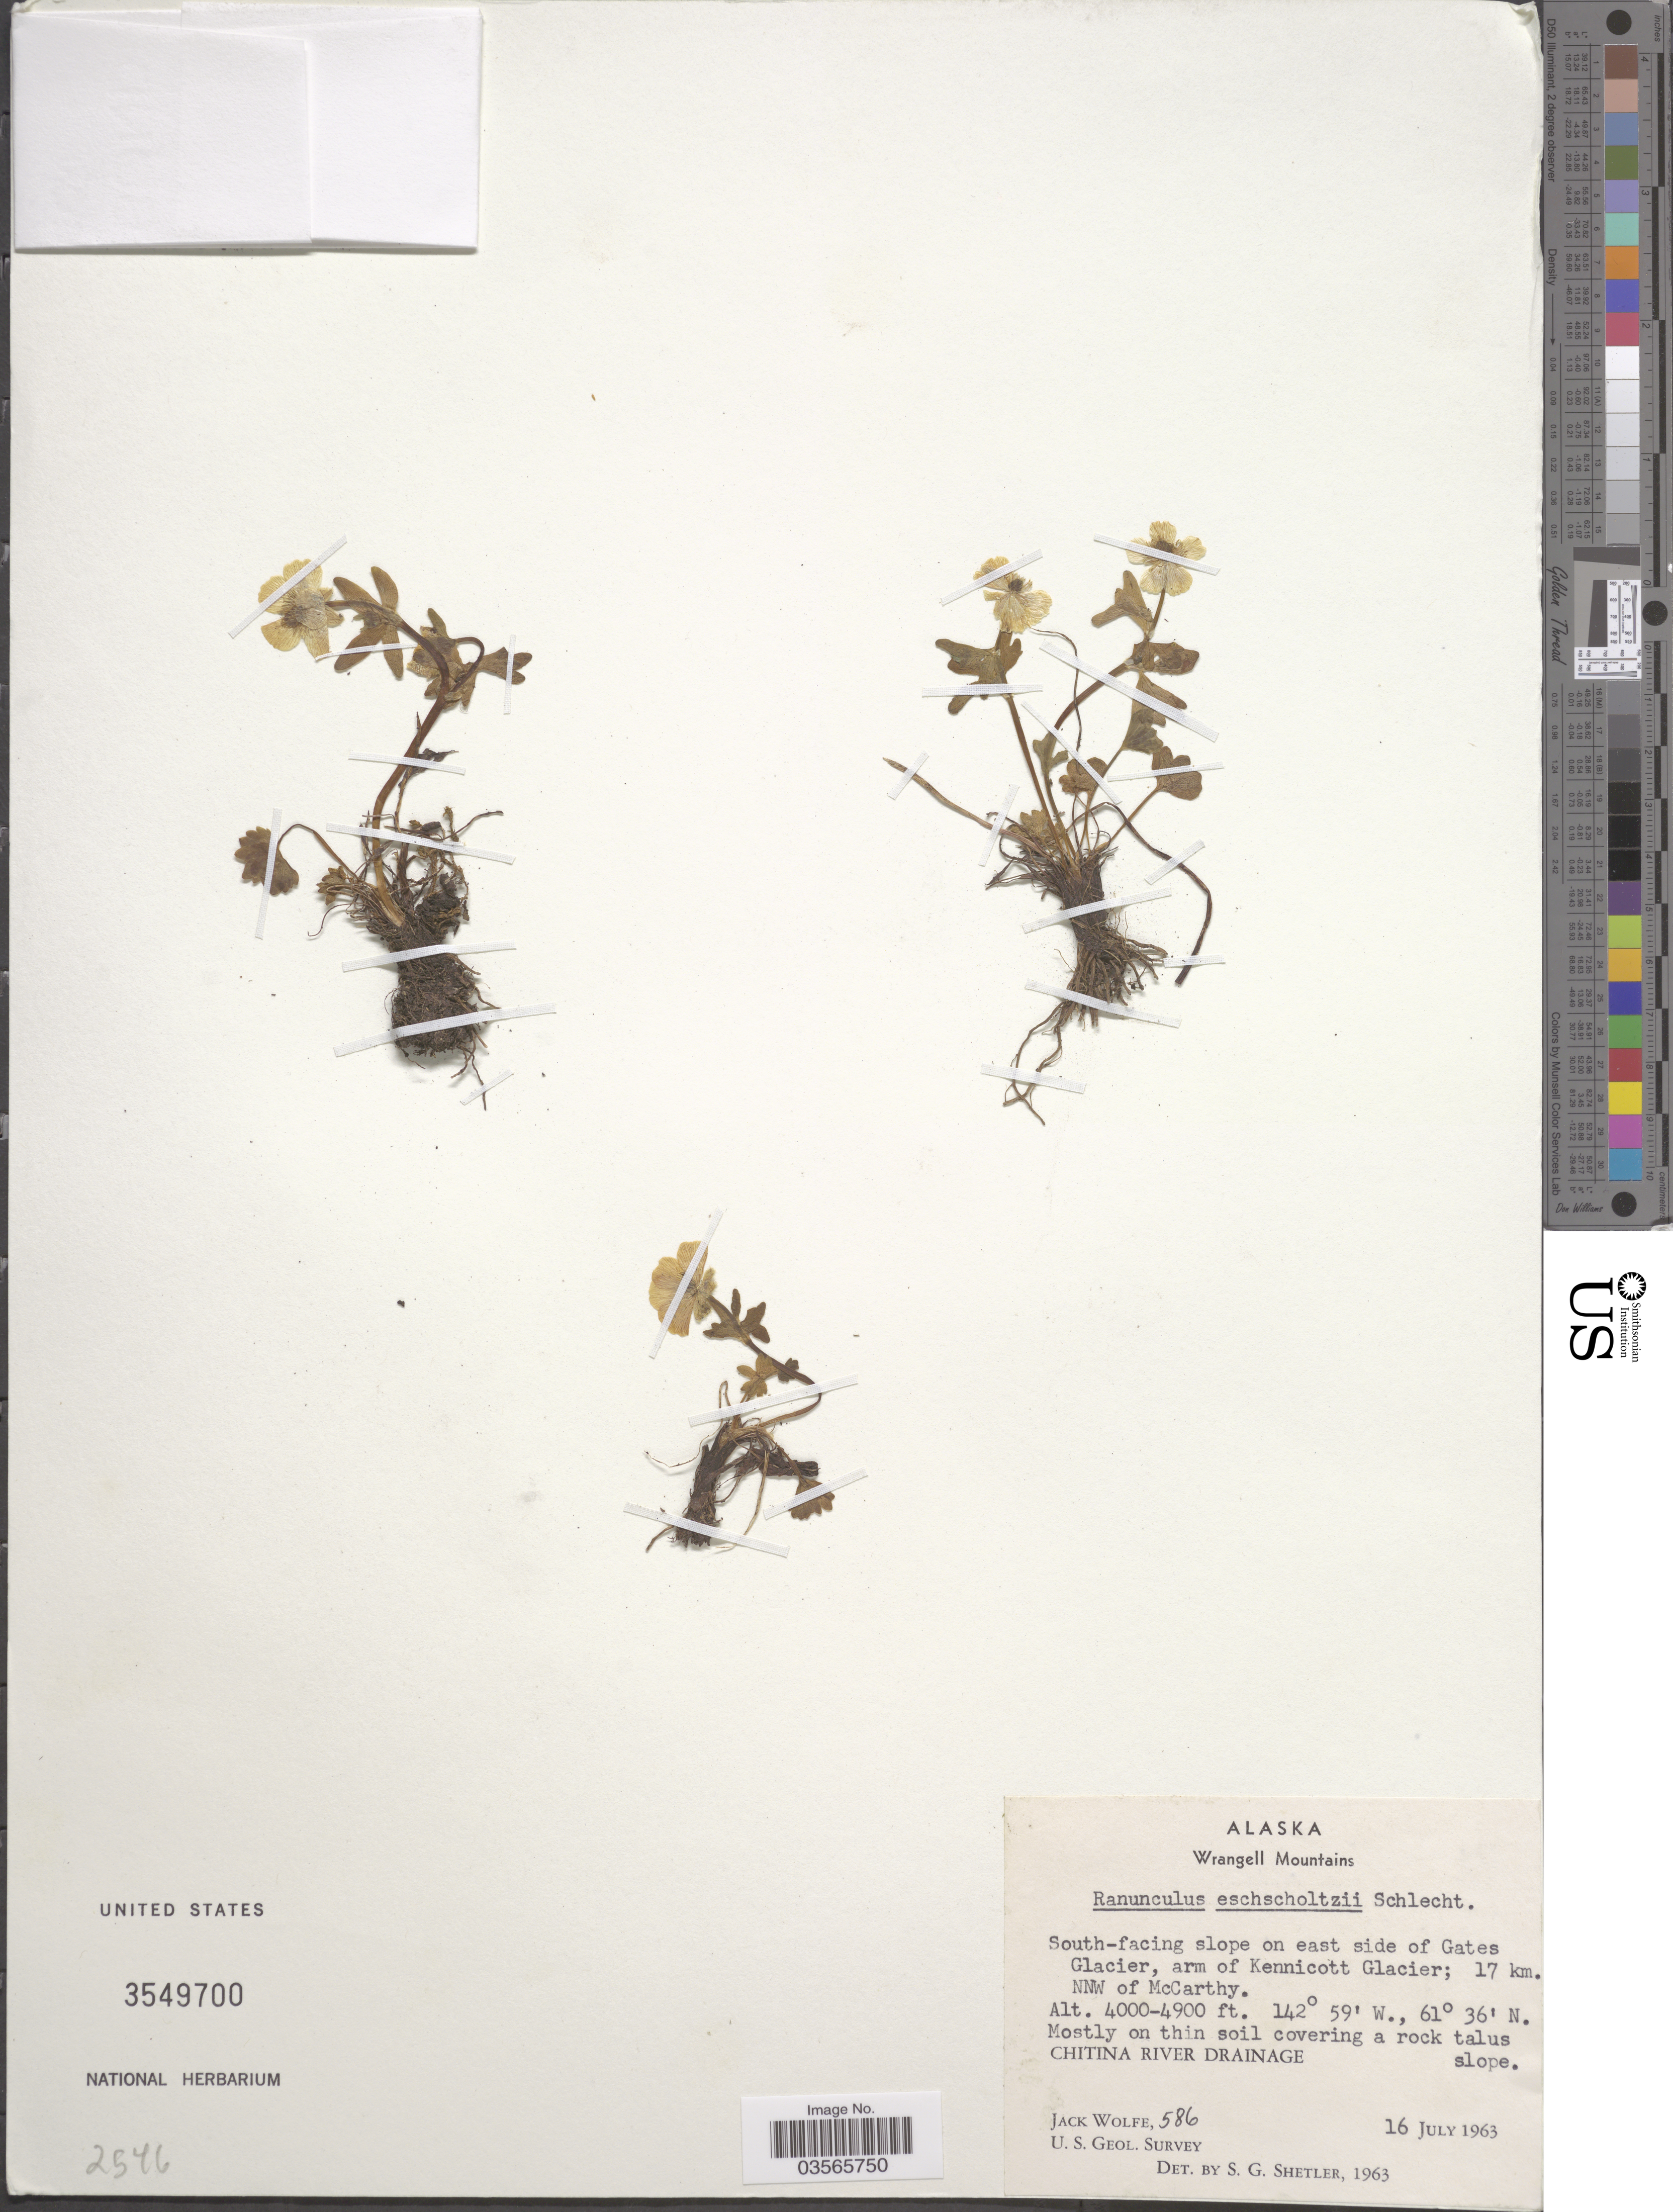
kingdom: Plantae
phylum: Tracheophyta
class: Magnoliopsida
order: Ranunculales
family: Ranunculaceae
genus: Ranunculus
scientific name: Ranunculus eschscholtzii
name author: Schltdl.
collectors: J. Wolfe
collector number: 586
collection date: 1963-07-16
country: United States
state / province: Alaska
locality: Wrangell Mountains. South-facing slope on east side of Gates Glacier, arm of Kennicott Glacier; 17 km. NNW of McCarthy. Chitina River Drainage.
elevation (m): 1219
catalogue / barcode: US 3549700